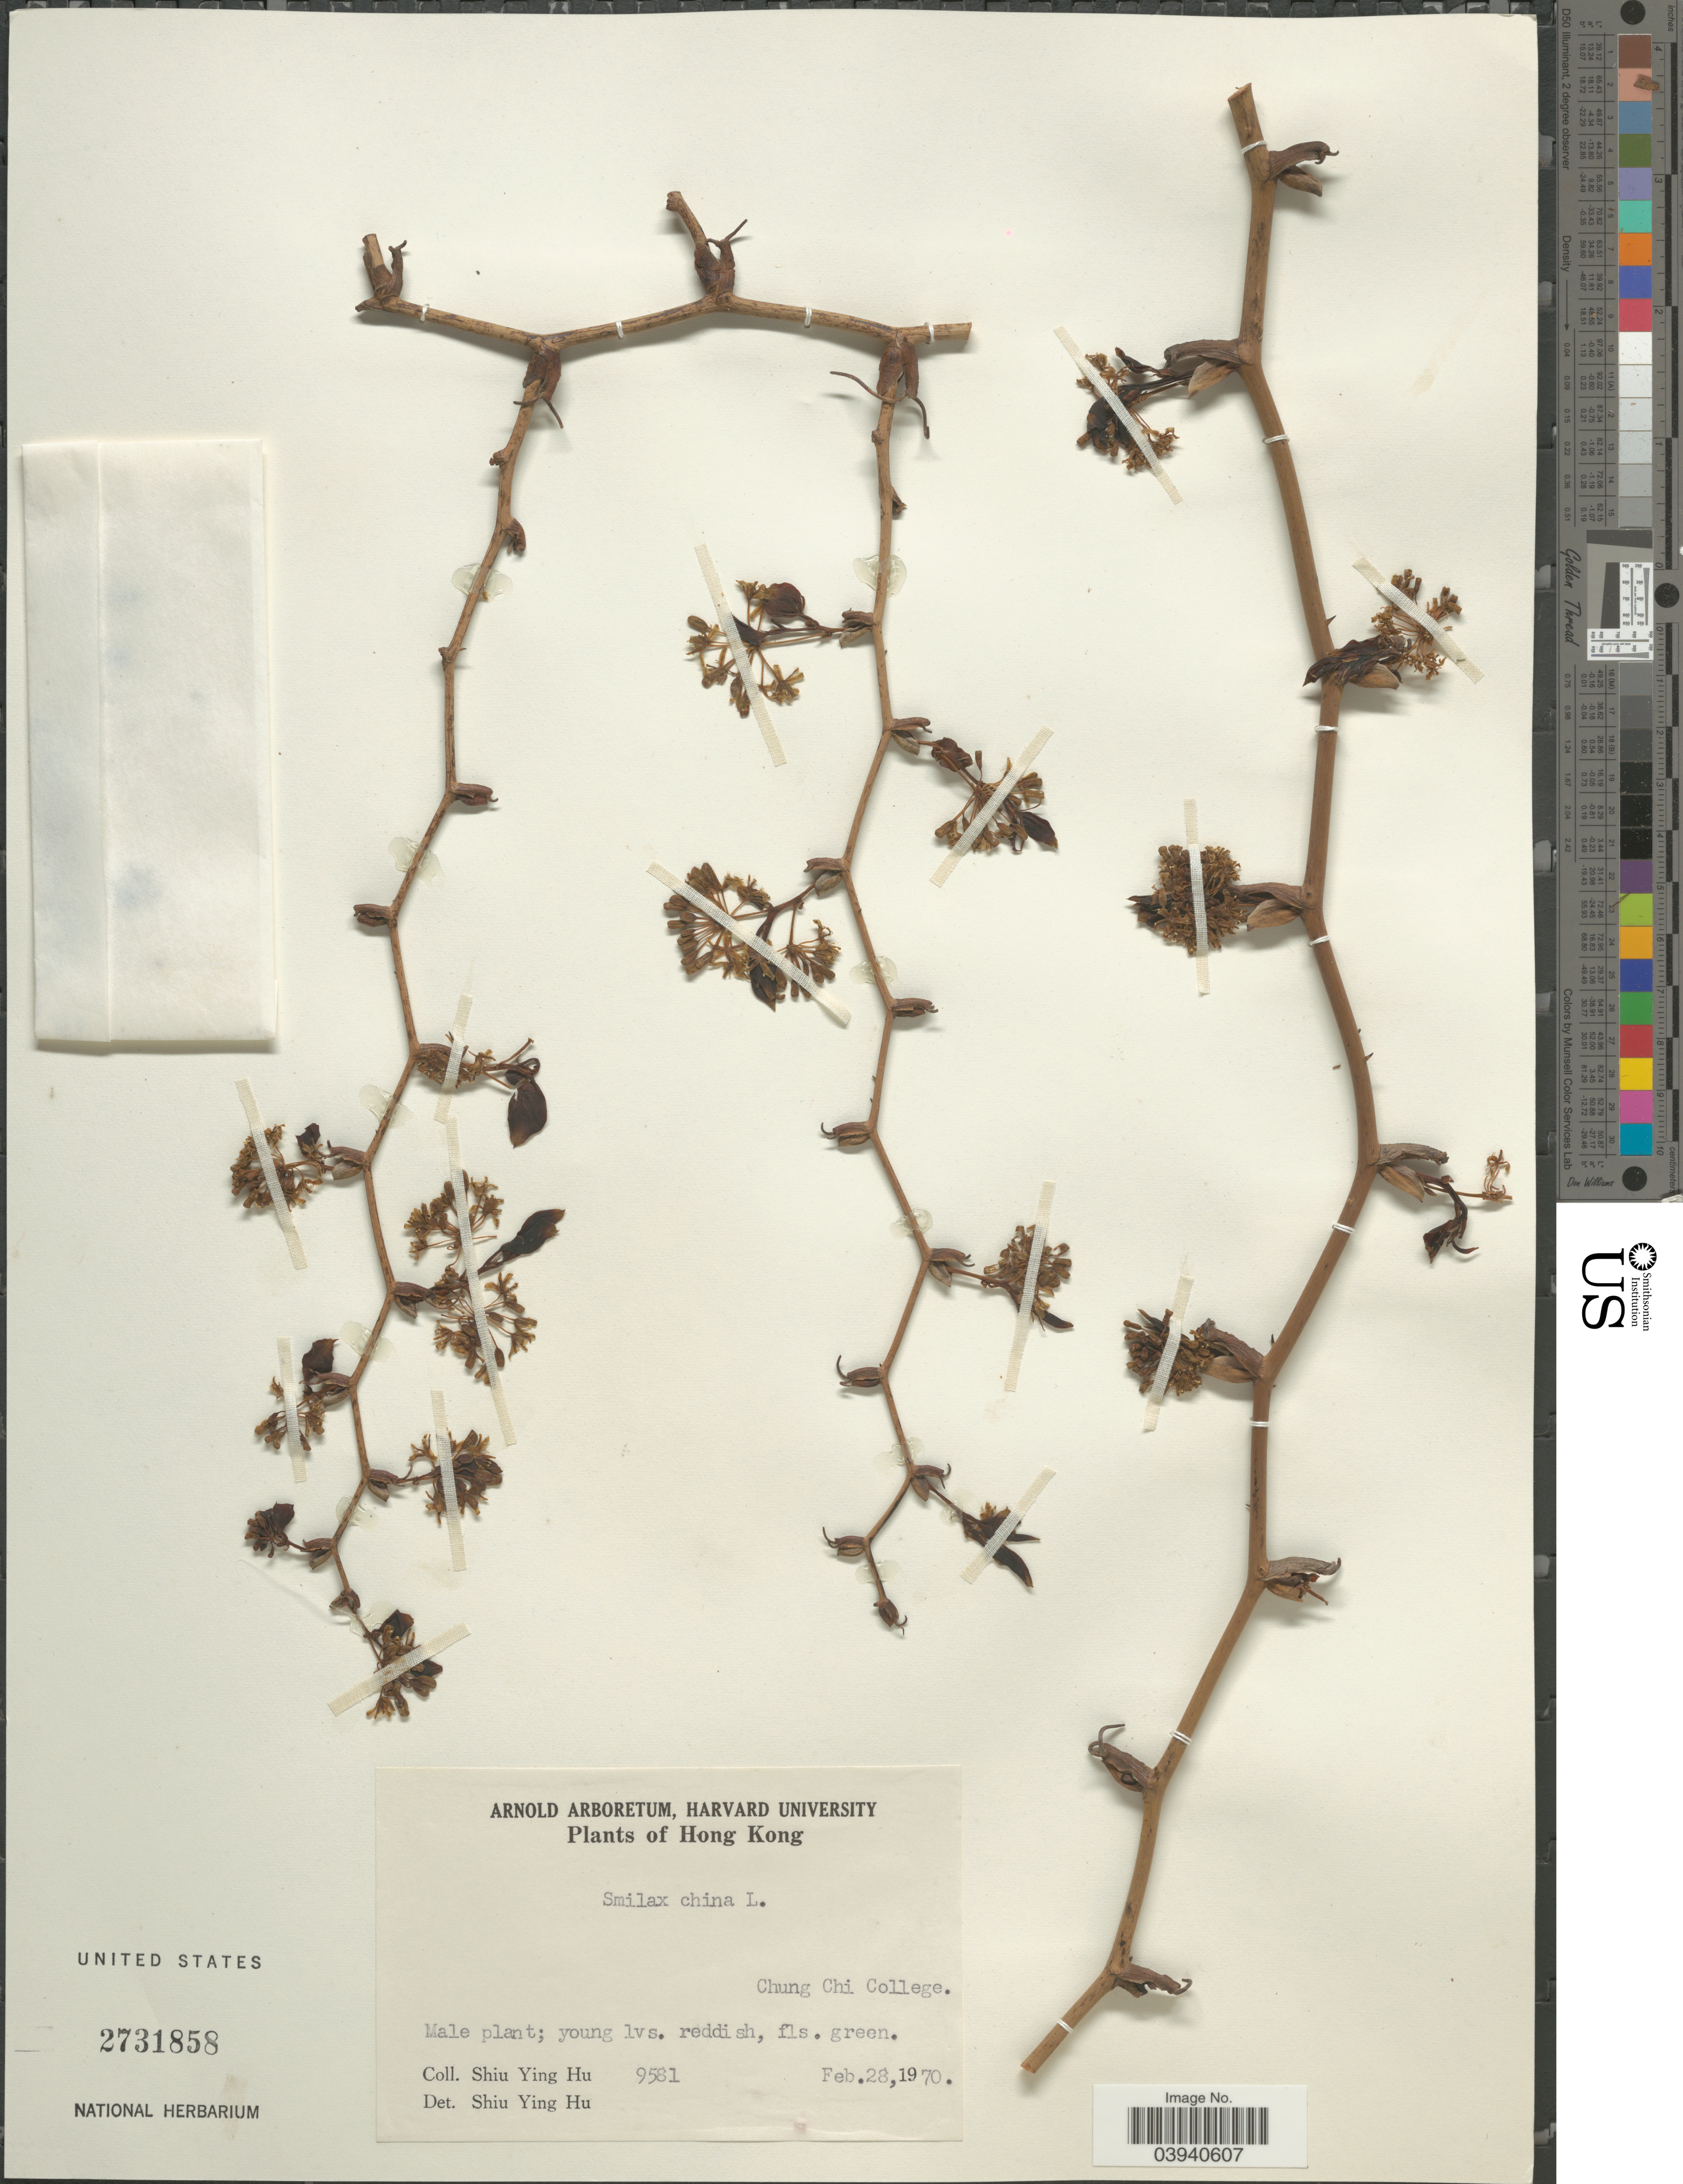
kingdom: Plantae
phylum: Tracheophyta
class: Liliopsida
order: Liliales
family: Smilacaceae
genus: Smilax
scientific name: Smilax china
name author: L.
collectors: S. Y. Hu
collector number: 9581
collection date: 1970-02-28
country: China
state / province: Hong Kong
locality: Chung Chi College.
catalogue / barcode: US 2731858